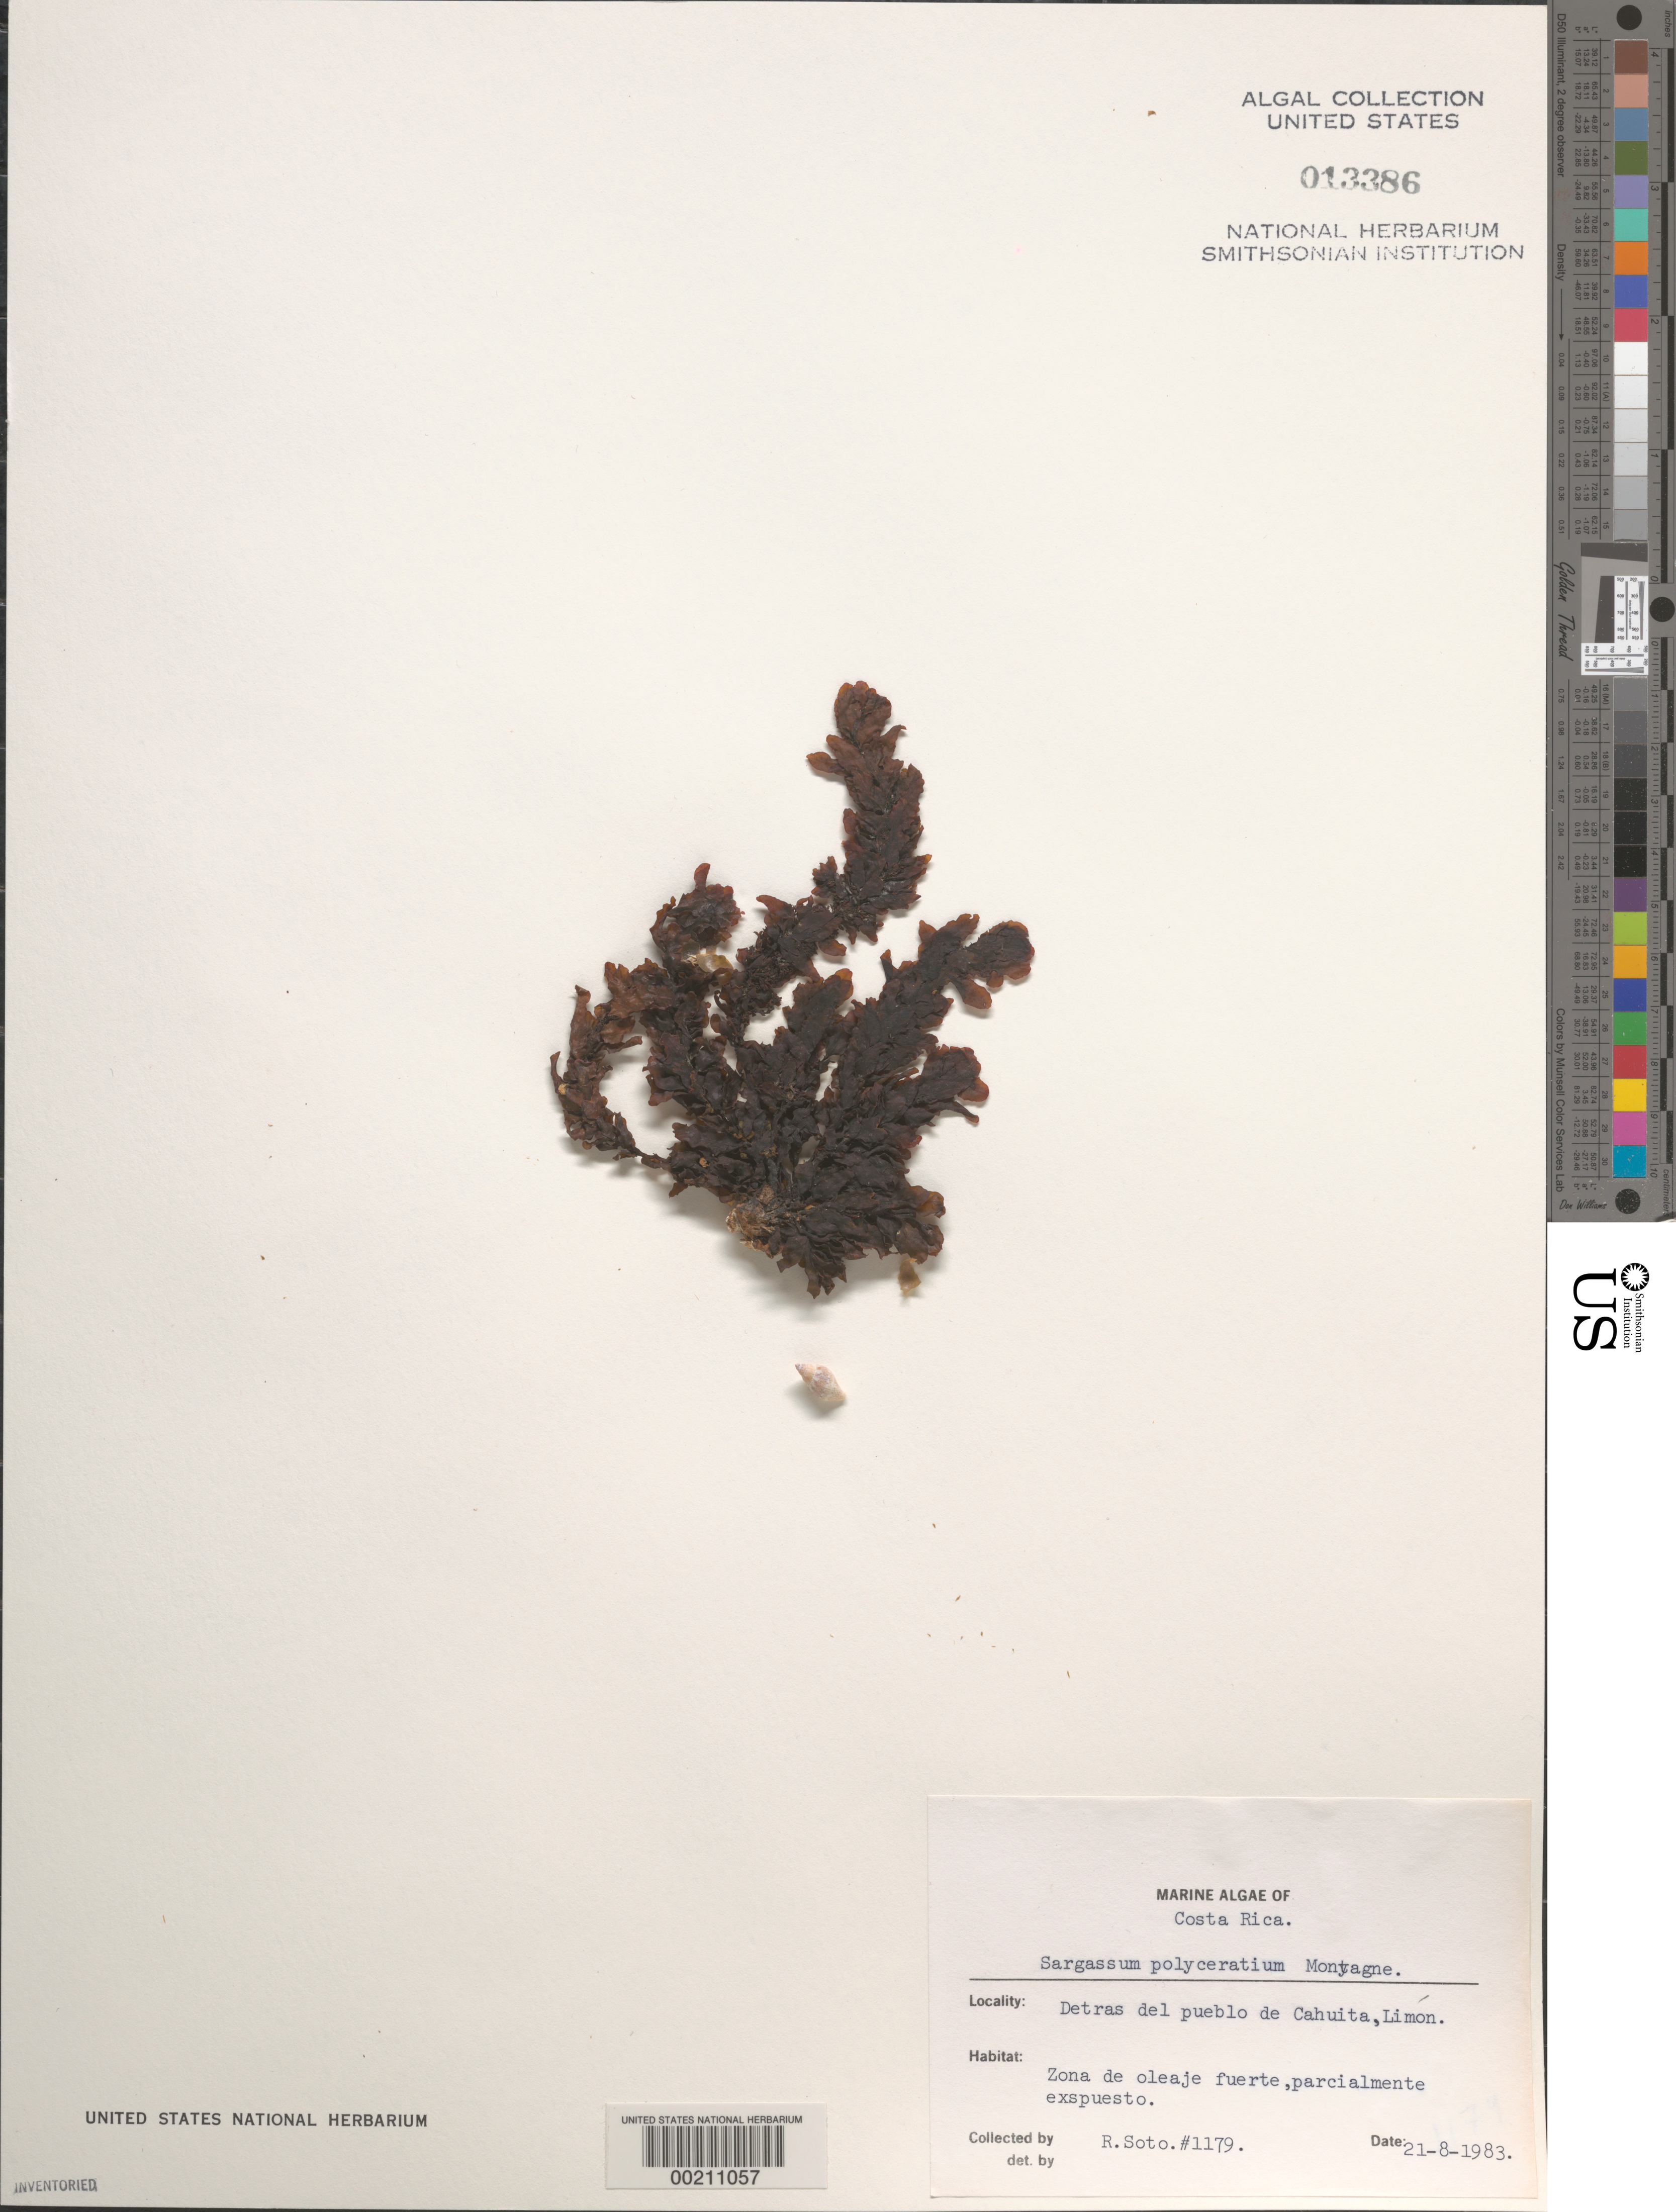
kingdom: Chromista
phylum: Ochrophyta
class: Phaeophyceae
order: Fucales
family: Sargassaceae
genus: Sargassum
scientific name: Sargassum polyceratium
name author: Mont.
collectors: R. Soto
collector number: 1179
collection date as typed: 21 Aug 1983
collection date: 1983-08-21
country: Costa Rica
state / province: Limón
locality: Cahuita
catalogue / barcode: US 13386